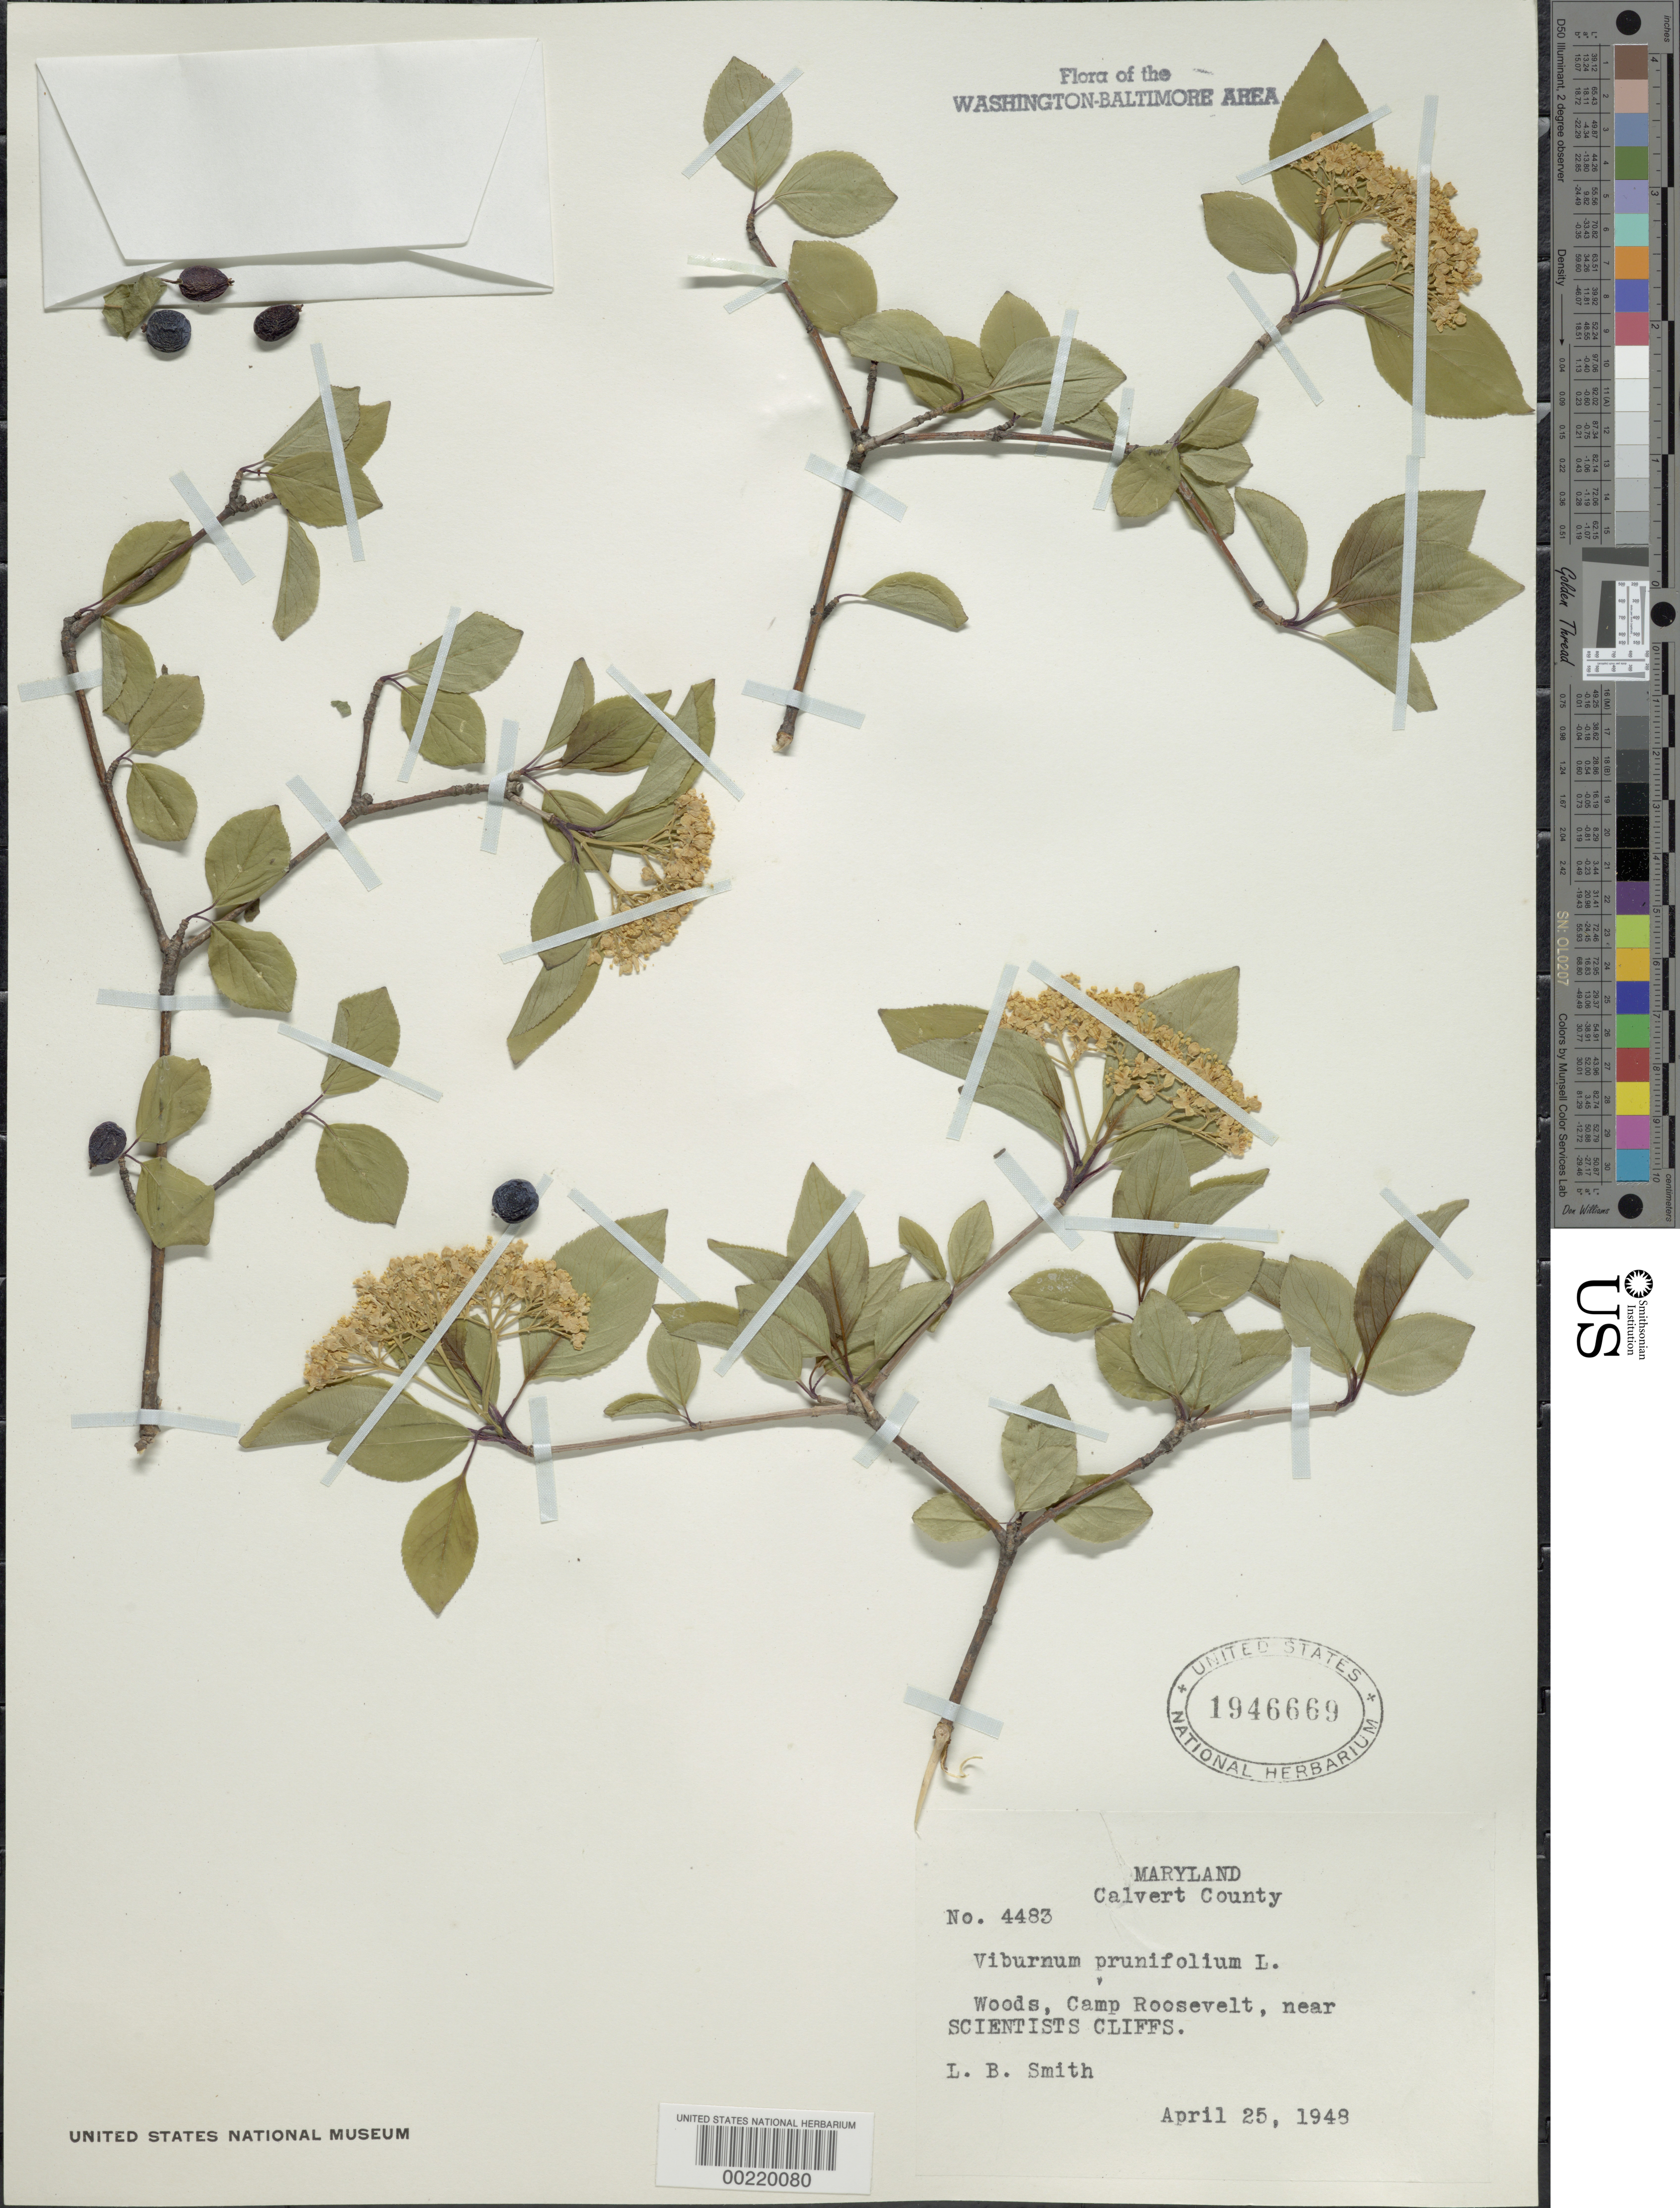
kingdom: Plantae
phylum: Tracheophyta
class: Magnoliopsida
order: Dipsacales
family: Viburnaceae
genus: Viburnum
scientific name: Viburnum prunifolium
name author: L.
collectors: L. Smith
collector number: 4483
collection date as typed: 25 Apr 1948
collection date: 1948-04-25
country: United States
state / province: Maryland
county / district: Calvert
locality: Camp Roosevelt, near Scientists cliffs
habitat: Woods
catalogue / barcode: US 1946669